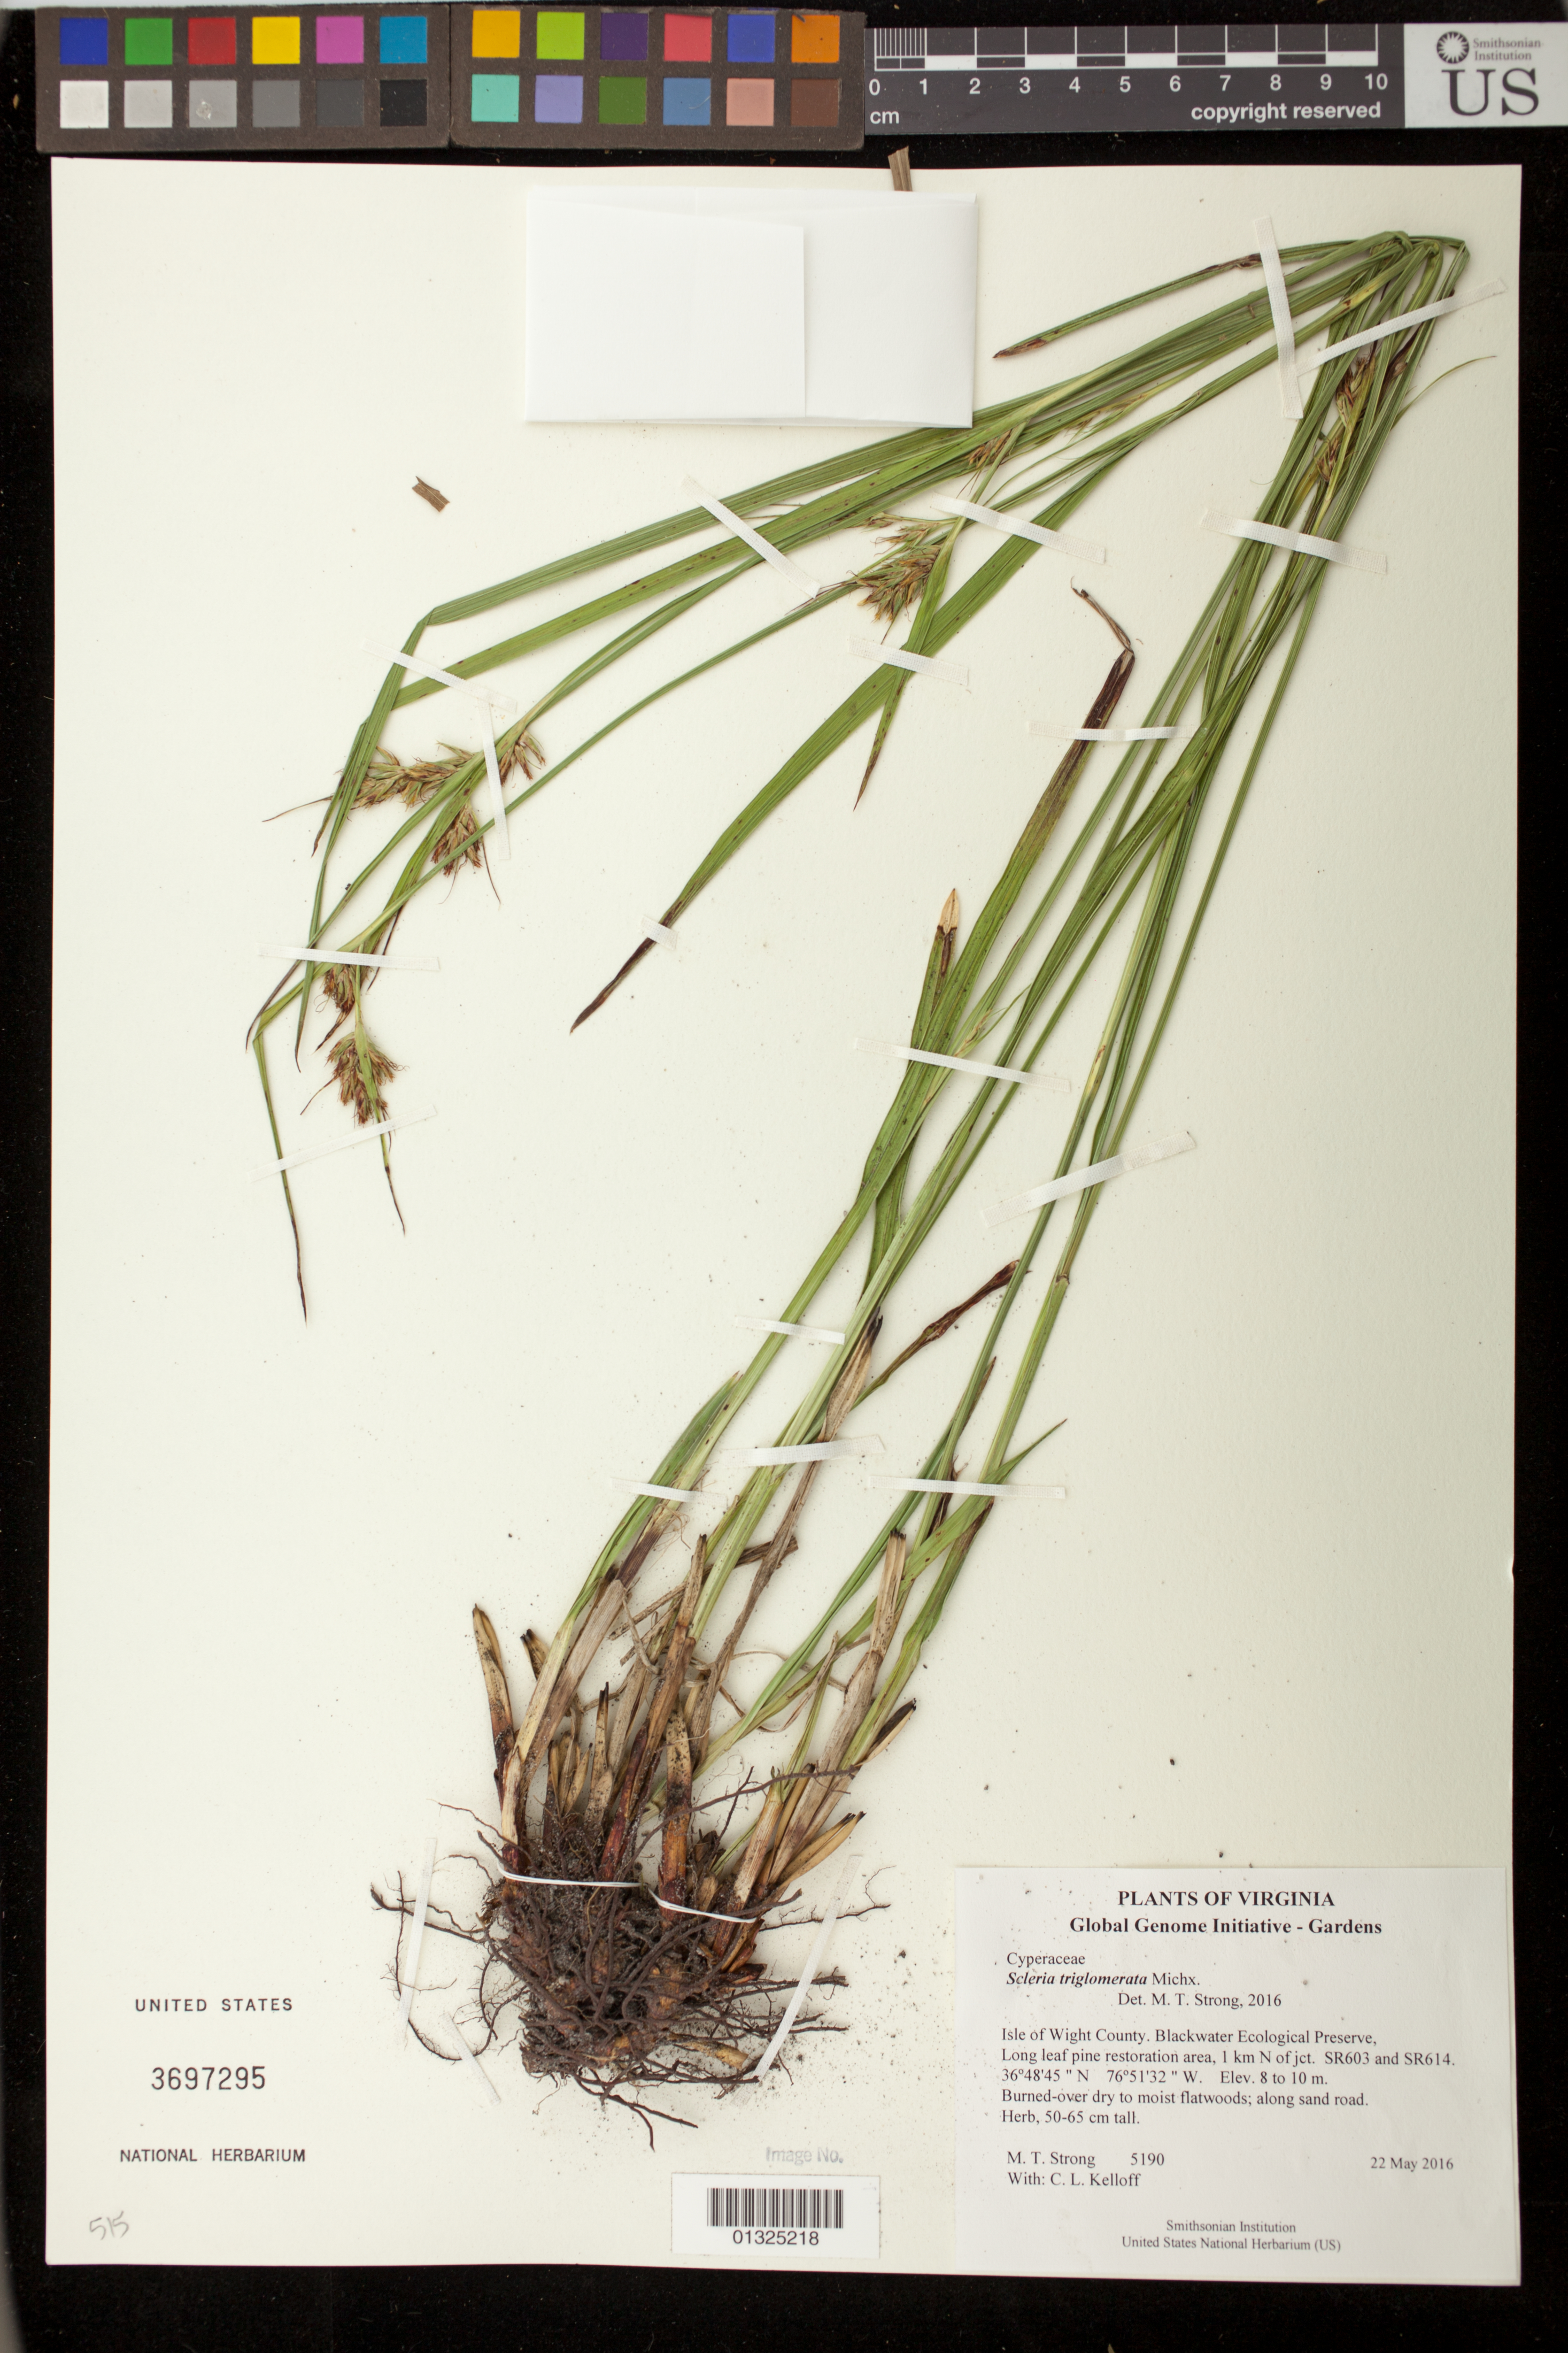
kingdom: Plantae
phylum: Tracheophyta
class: Liliopsida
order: Poales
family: Cyperaceae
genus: Scleria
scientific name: Scleria triglomerata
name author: Michx.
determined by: Strong, Mark T., (BOT), Smithsonian Institution - National Museum of Natural History (UNITED STATES)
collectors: M. T. Strong & C. L. Kelloff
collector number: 5190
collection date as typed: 22 May 2016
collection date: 2016-05-22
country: United States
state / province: Virginia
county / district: Isle of Wight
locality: Blackwater Ecological Preserve, Long leaf pine restoration area, One km N of jct. SR603 and SR614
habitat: Burned-over dry to moist flatwoods; along sand road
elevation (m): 8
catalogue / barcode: US 3697295